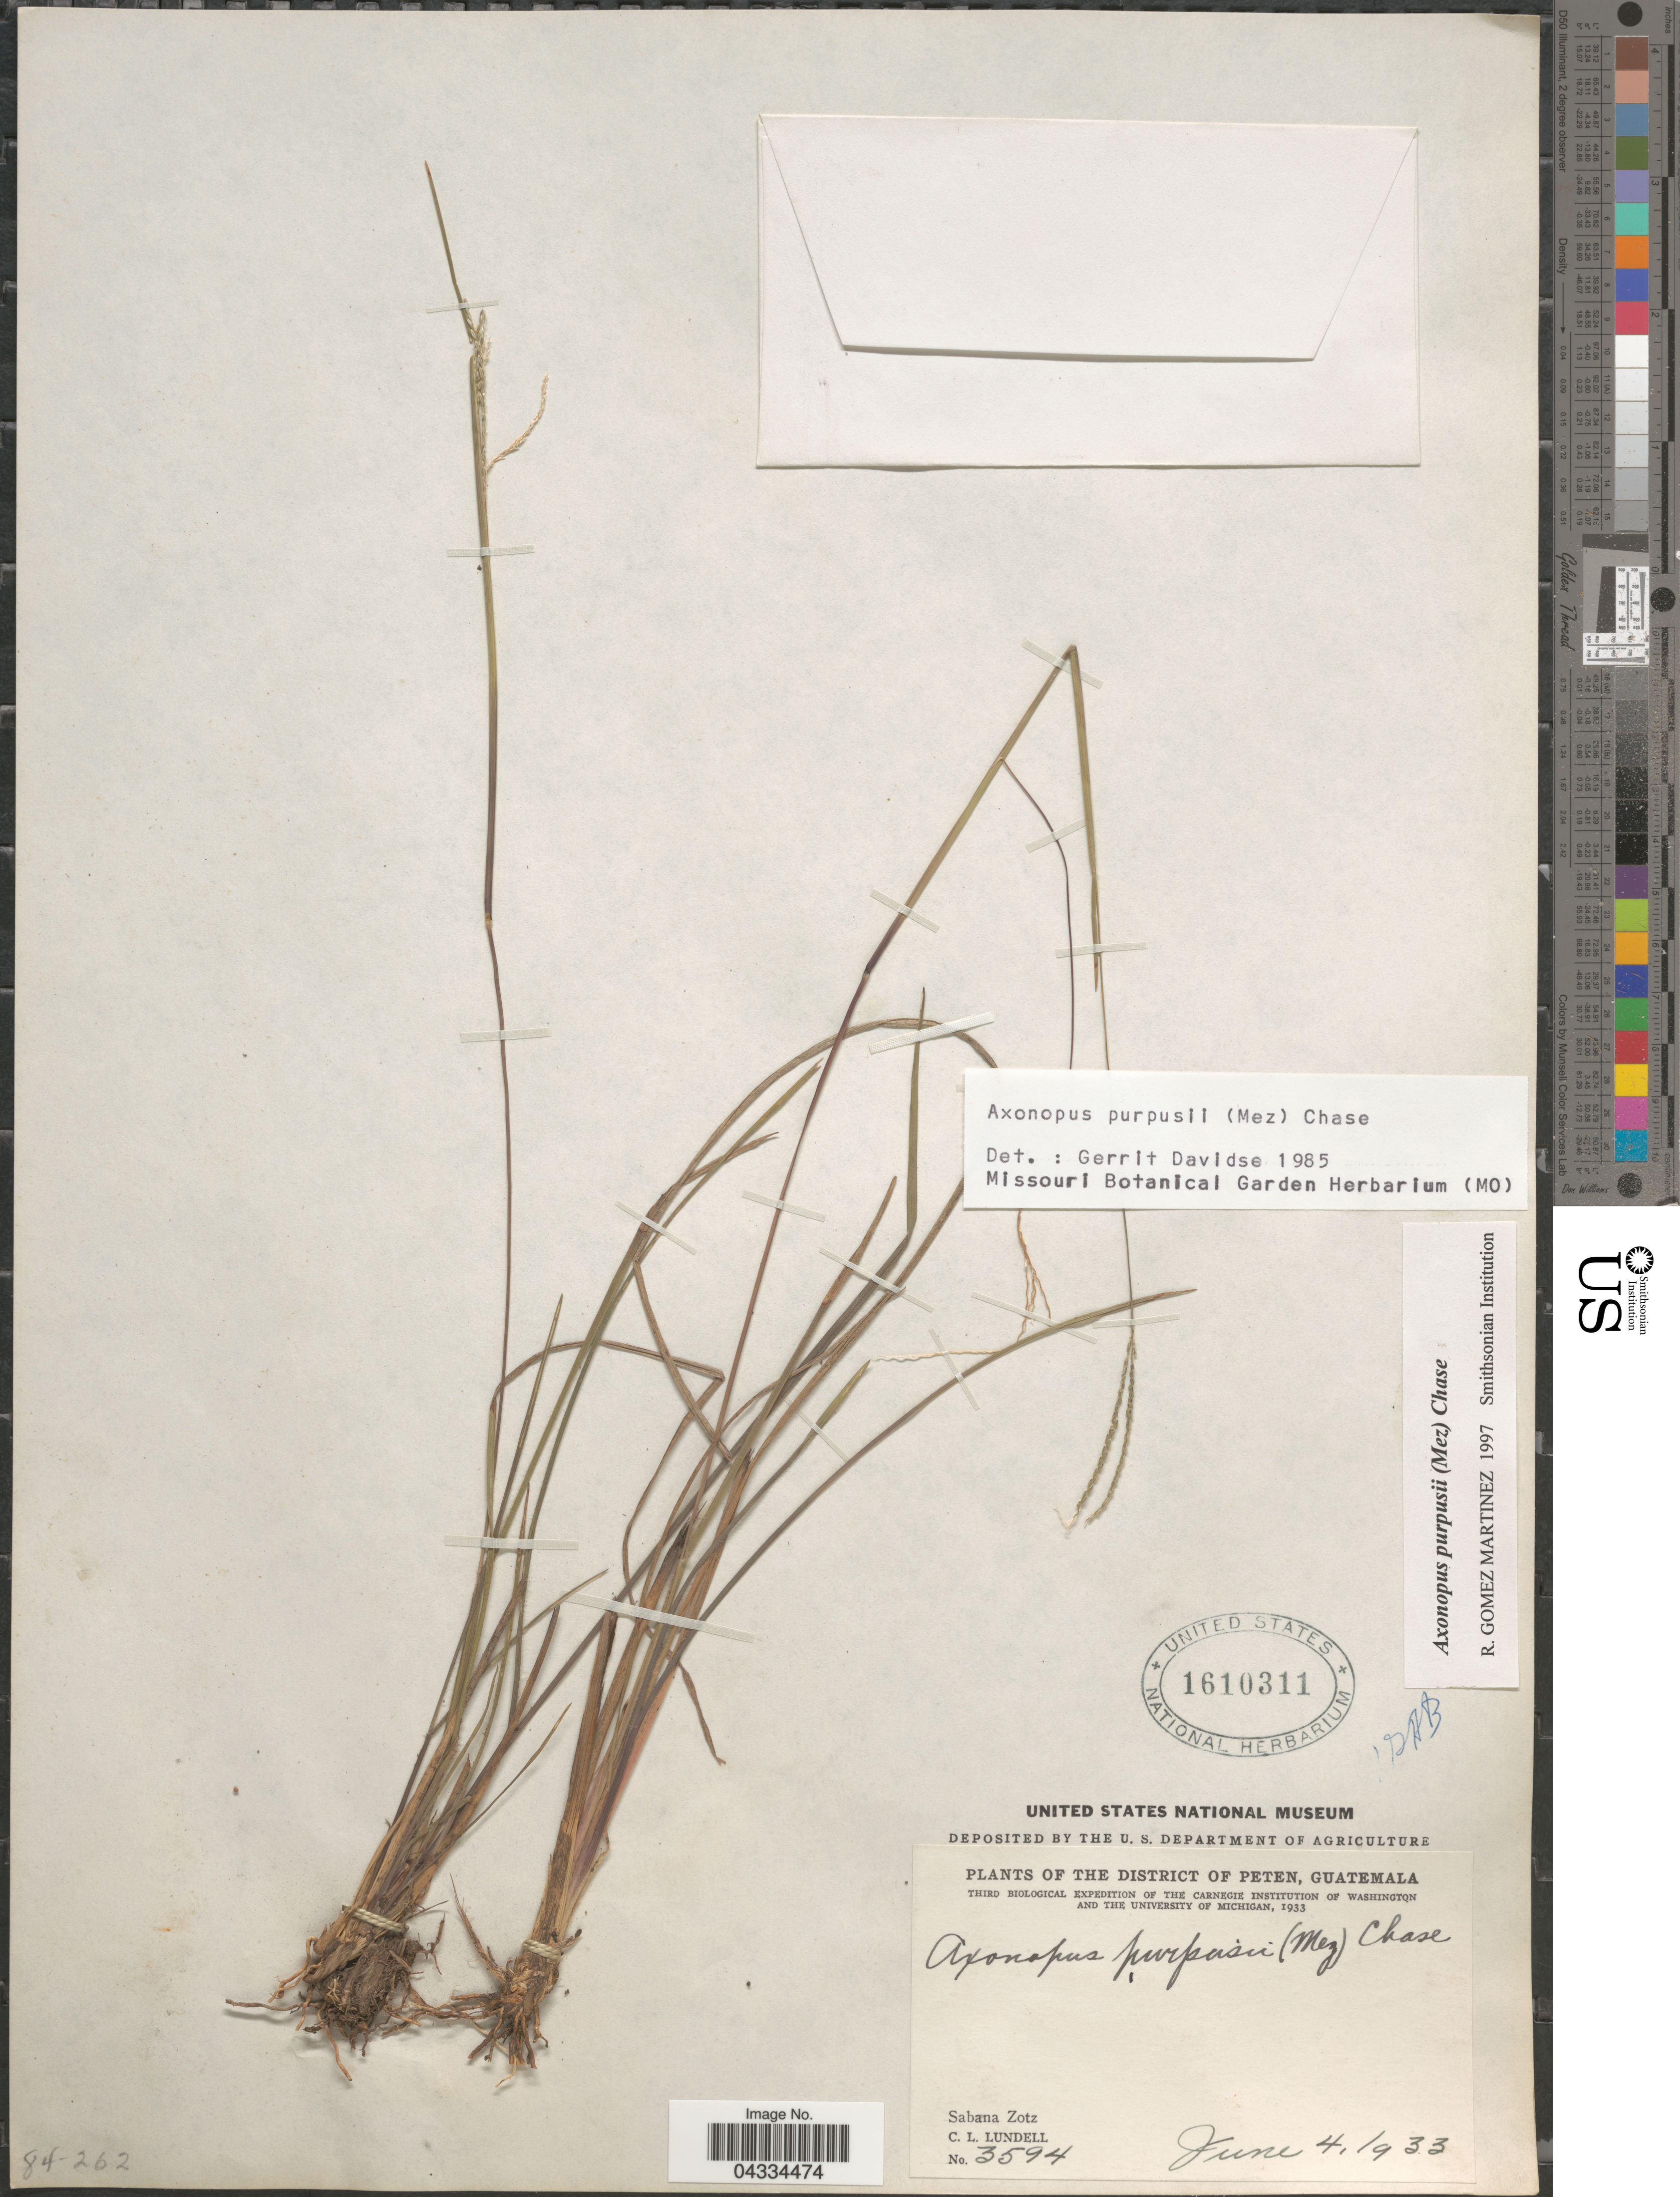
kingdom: Plantae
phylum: Tracheophyta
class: Liliopsida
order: Poales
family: Poaceae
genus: Axonopus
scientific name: Axonopus purpusii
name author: (Mez) Chase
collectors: C. L. Lundell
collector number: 3594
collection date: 1933-06-04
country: Guatemala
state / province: El Peten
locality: The District of Peten. Third Biological Expedition. Sabana Zotz.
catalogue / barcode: US 1610311